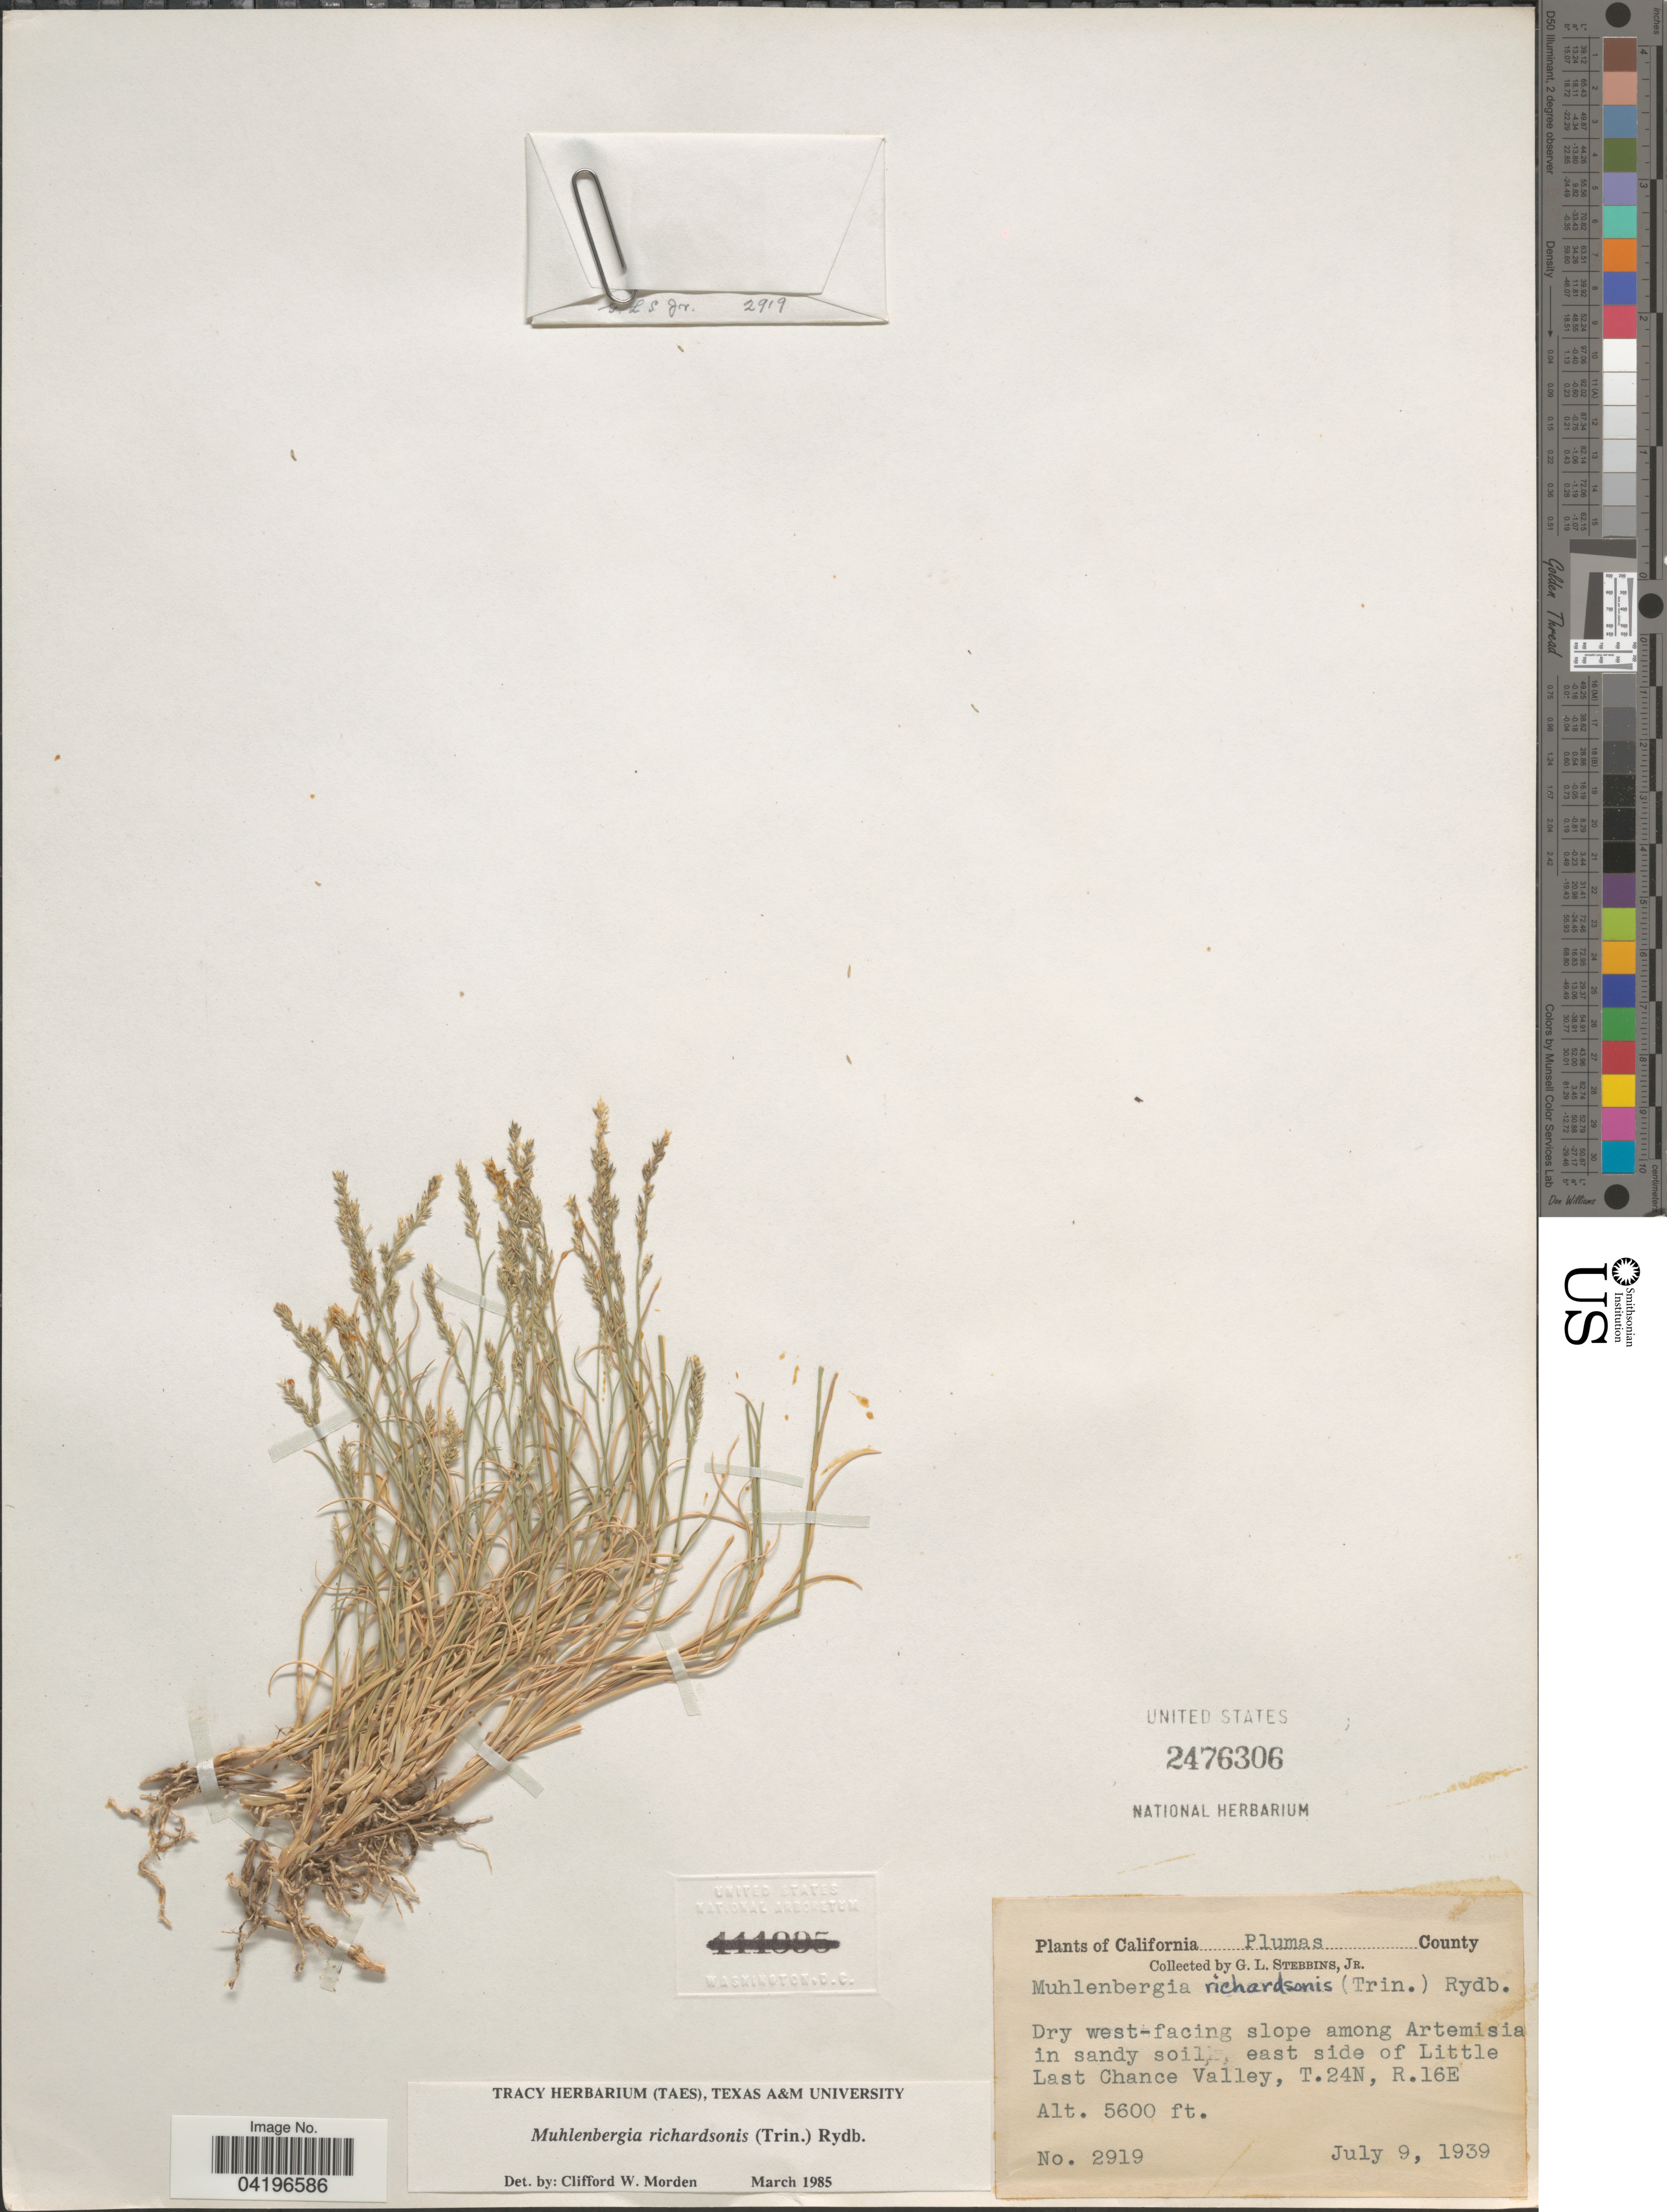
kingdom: Plantae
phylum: Tracheophyta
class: Liliopsida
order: Poales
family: Poaceae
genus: Muhlenbergia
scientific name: Muhlenbergia richardsonis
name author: (Trin.) Rydb.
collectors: G. L. Stebbins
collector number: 2919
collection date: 1939-07-09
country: United States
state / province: California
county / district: Plumas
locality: Plumas County. Dry west-facing slope among Artemisia in sandy soil, east side of Little Last Chance Valley, T.24N, R.16E.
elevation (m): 1707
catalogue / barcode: US 2476306